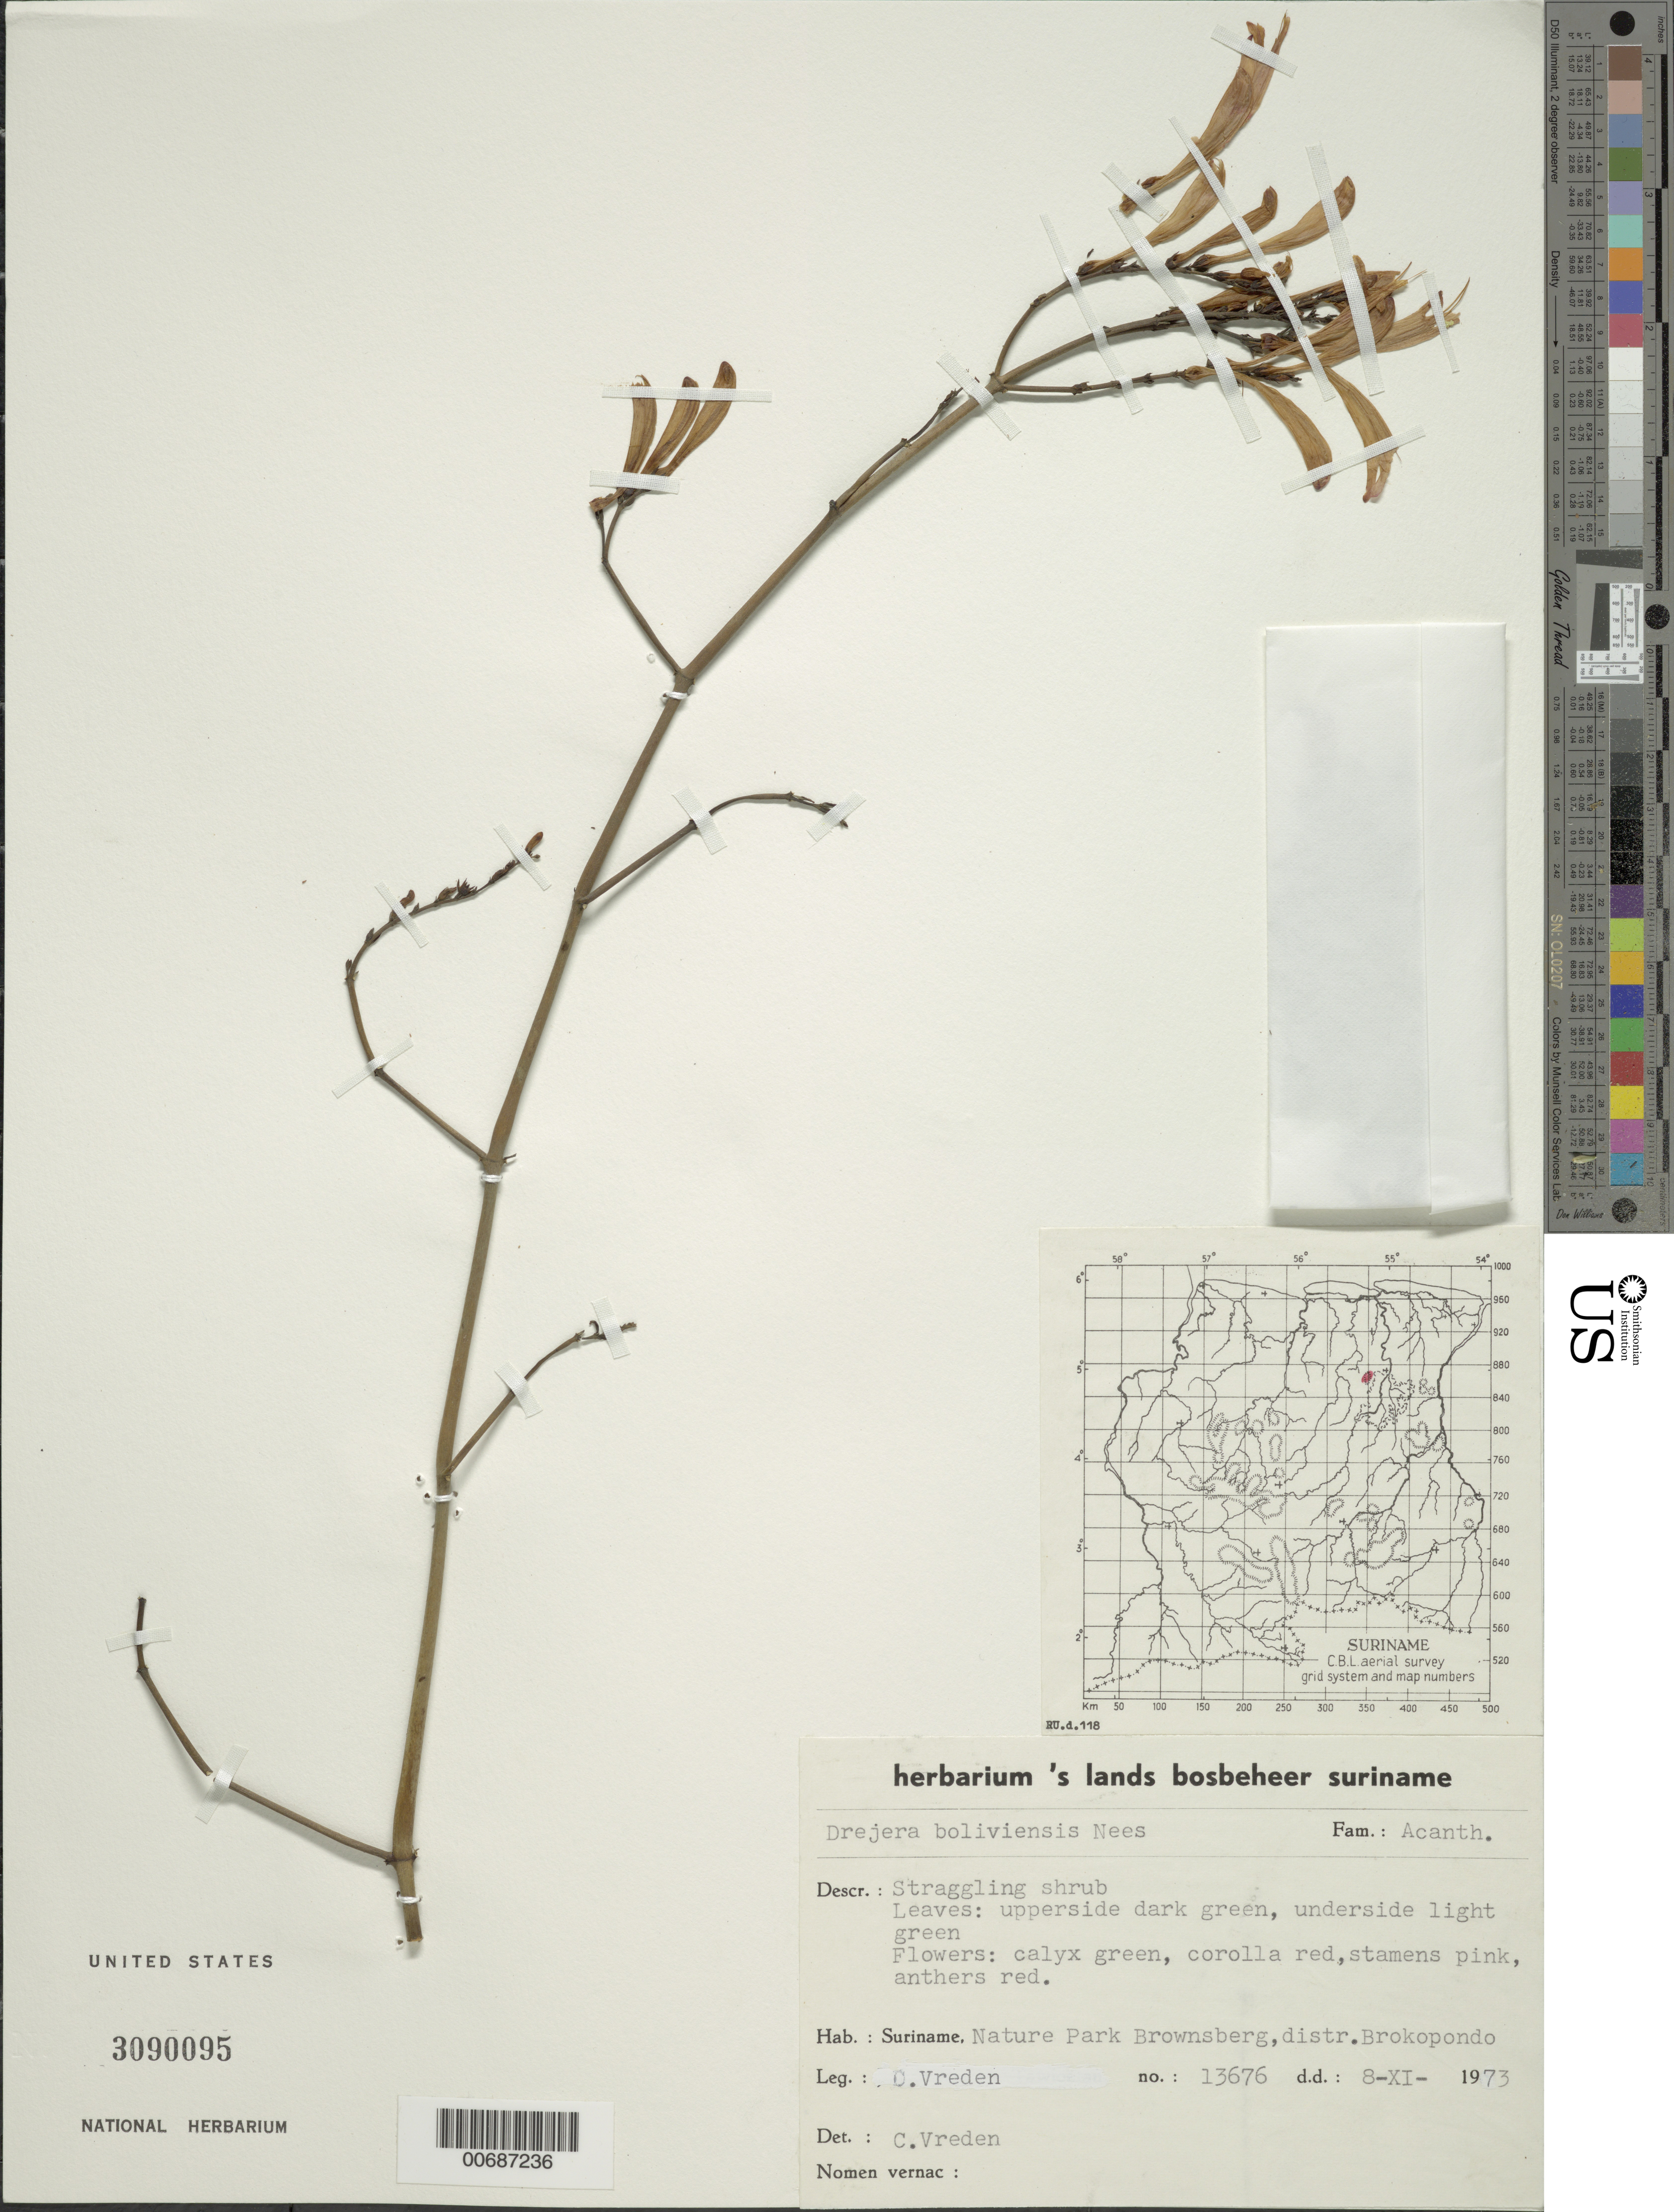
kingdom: Plantae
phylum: Tracheophyta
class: Magnoliopsida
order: Lamiales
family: Acanthaceae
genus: Drejera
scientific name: Drejera boliviensis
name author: Nees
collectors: C. Vreden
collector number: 13676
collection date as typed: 8-Nov-73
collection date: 1973-11-08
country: Suriname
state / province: Brokopondo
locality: Brownsberg Nature Reserve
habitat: Straggling shrub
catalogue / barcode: US 3090095